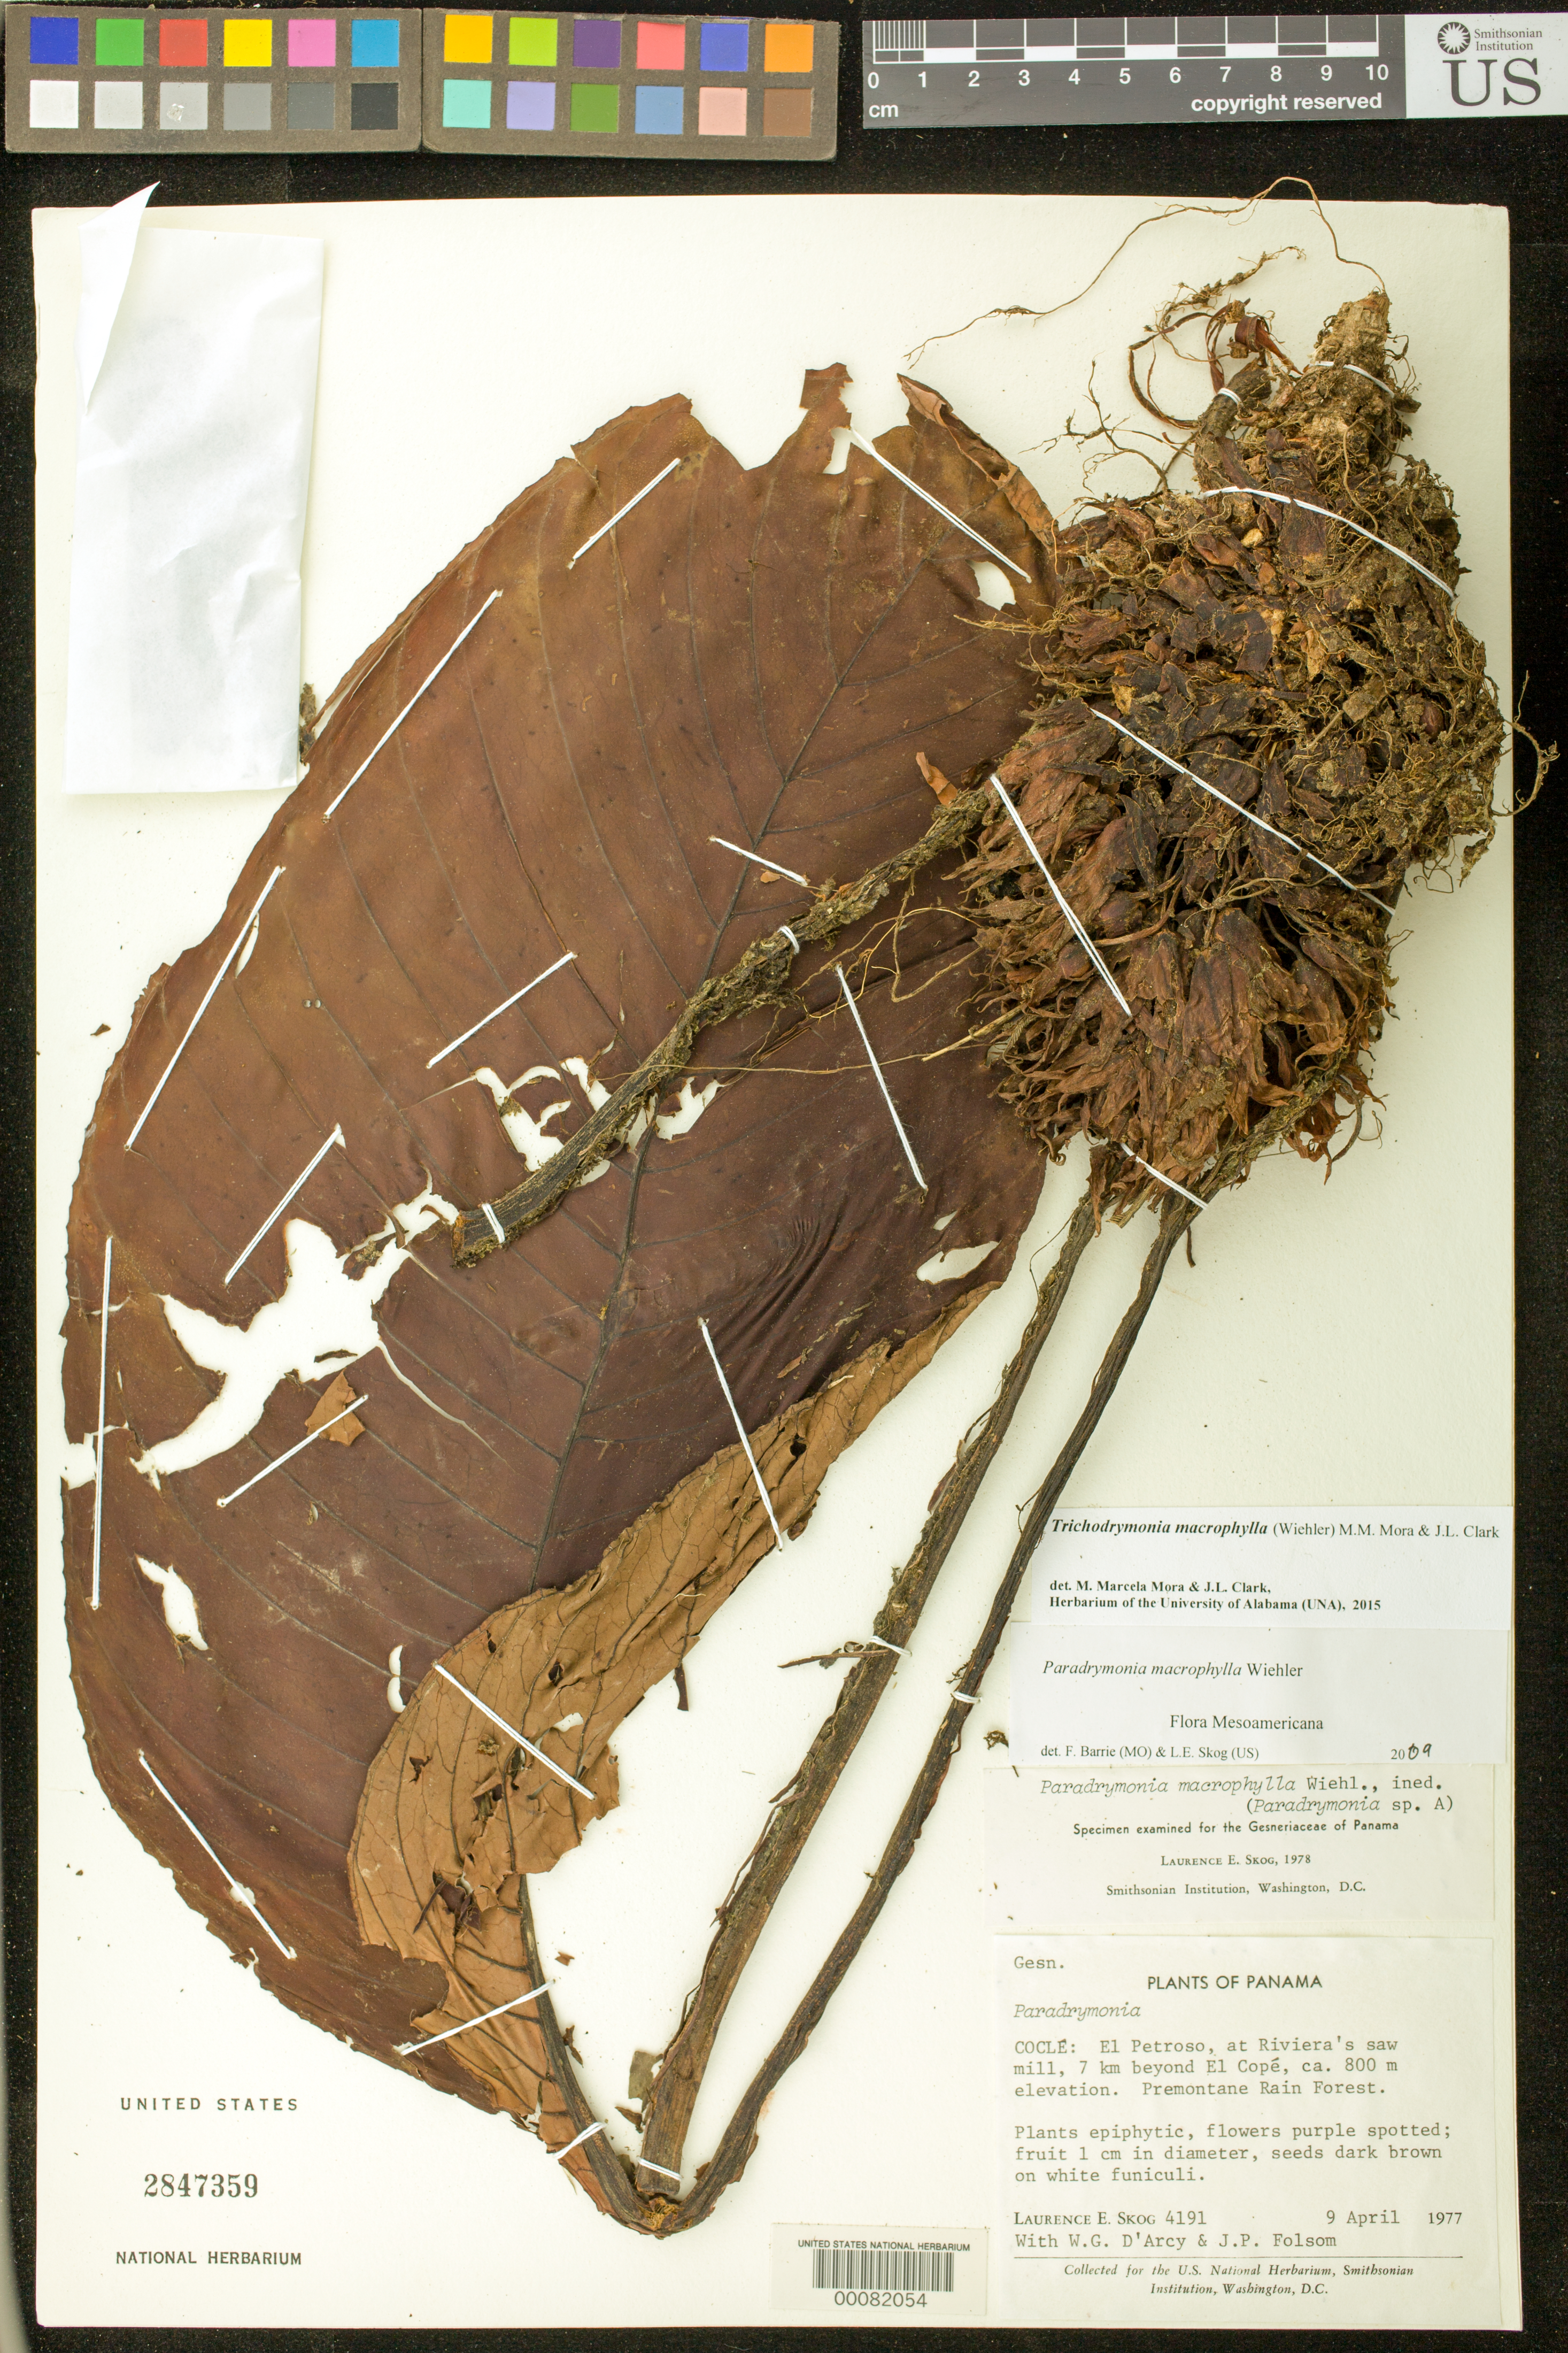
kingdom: Plantae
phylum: Tracheophyta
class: Magnoliopsida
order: Lamiales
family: Gesneriaceae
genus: Trichodrymonia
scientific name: Trichodrymonia macrophylla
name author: (Wiehler) M.M. Mora & J.L. Clark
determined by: Mora, M. M.; Clark, J. L.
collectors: L. E. Skog, W. G. D'Arcy & J. P. Folsom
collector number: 4191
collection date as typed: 09 Apr 1977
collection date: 1977-04-09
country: Panama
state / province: Coclé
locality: El Petroso, at Riviera's saw mill, 7 km beyond El Cope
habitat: Premontane rain forest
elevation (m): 800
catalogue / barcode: US 2847359